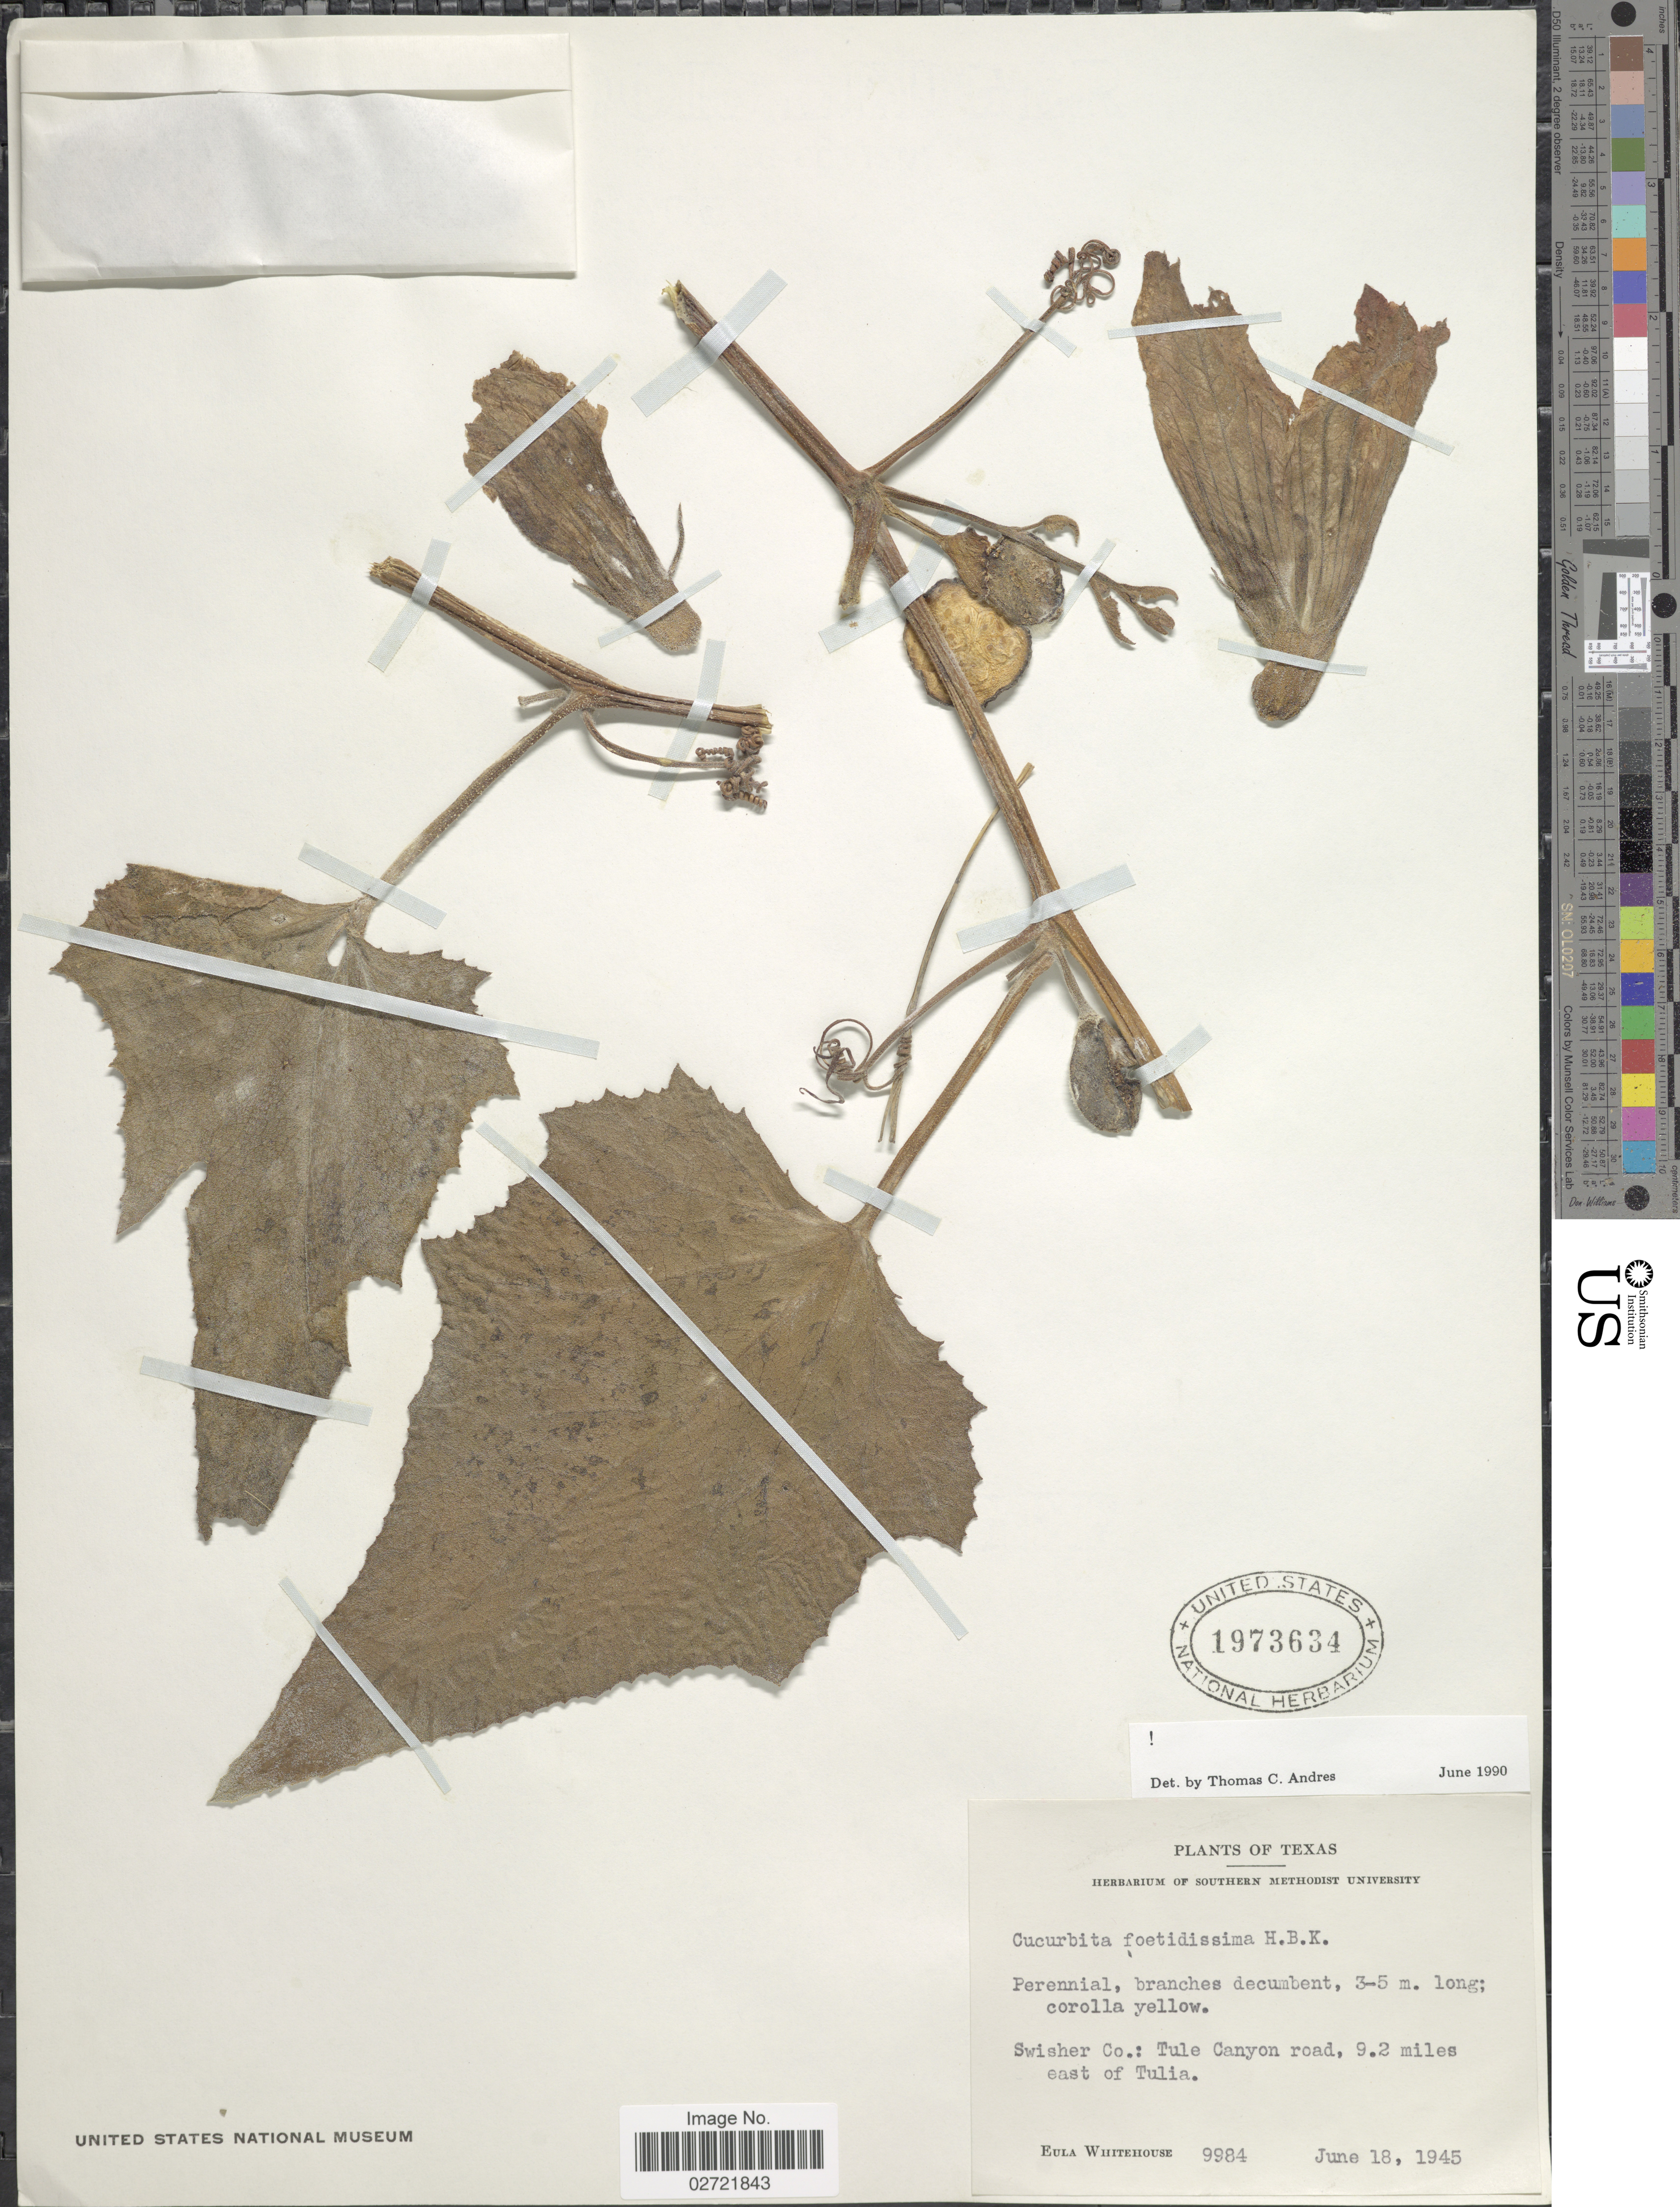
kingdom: Plantae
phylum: Tracheophyta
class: Magnoliopsida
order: Cucurbitales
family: Cucurbitaceae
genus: Cucurbita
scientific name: Cucurbita foetidissima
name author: Kunth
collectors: E. Whitehouse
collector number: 9984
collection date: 1945-06-18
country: United States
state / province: Texas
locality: Swisher Co.: Thule Canyon road, 9.2 miles east of Tulia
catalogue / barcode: US 1973634